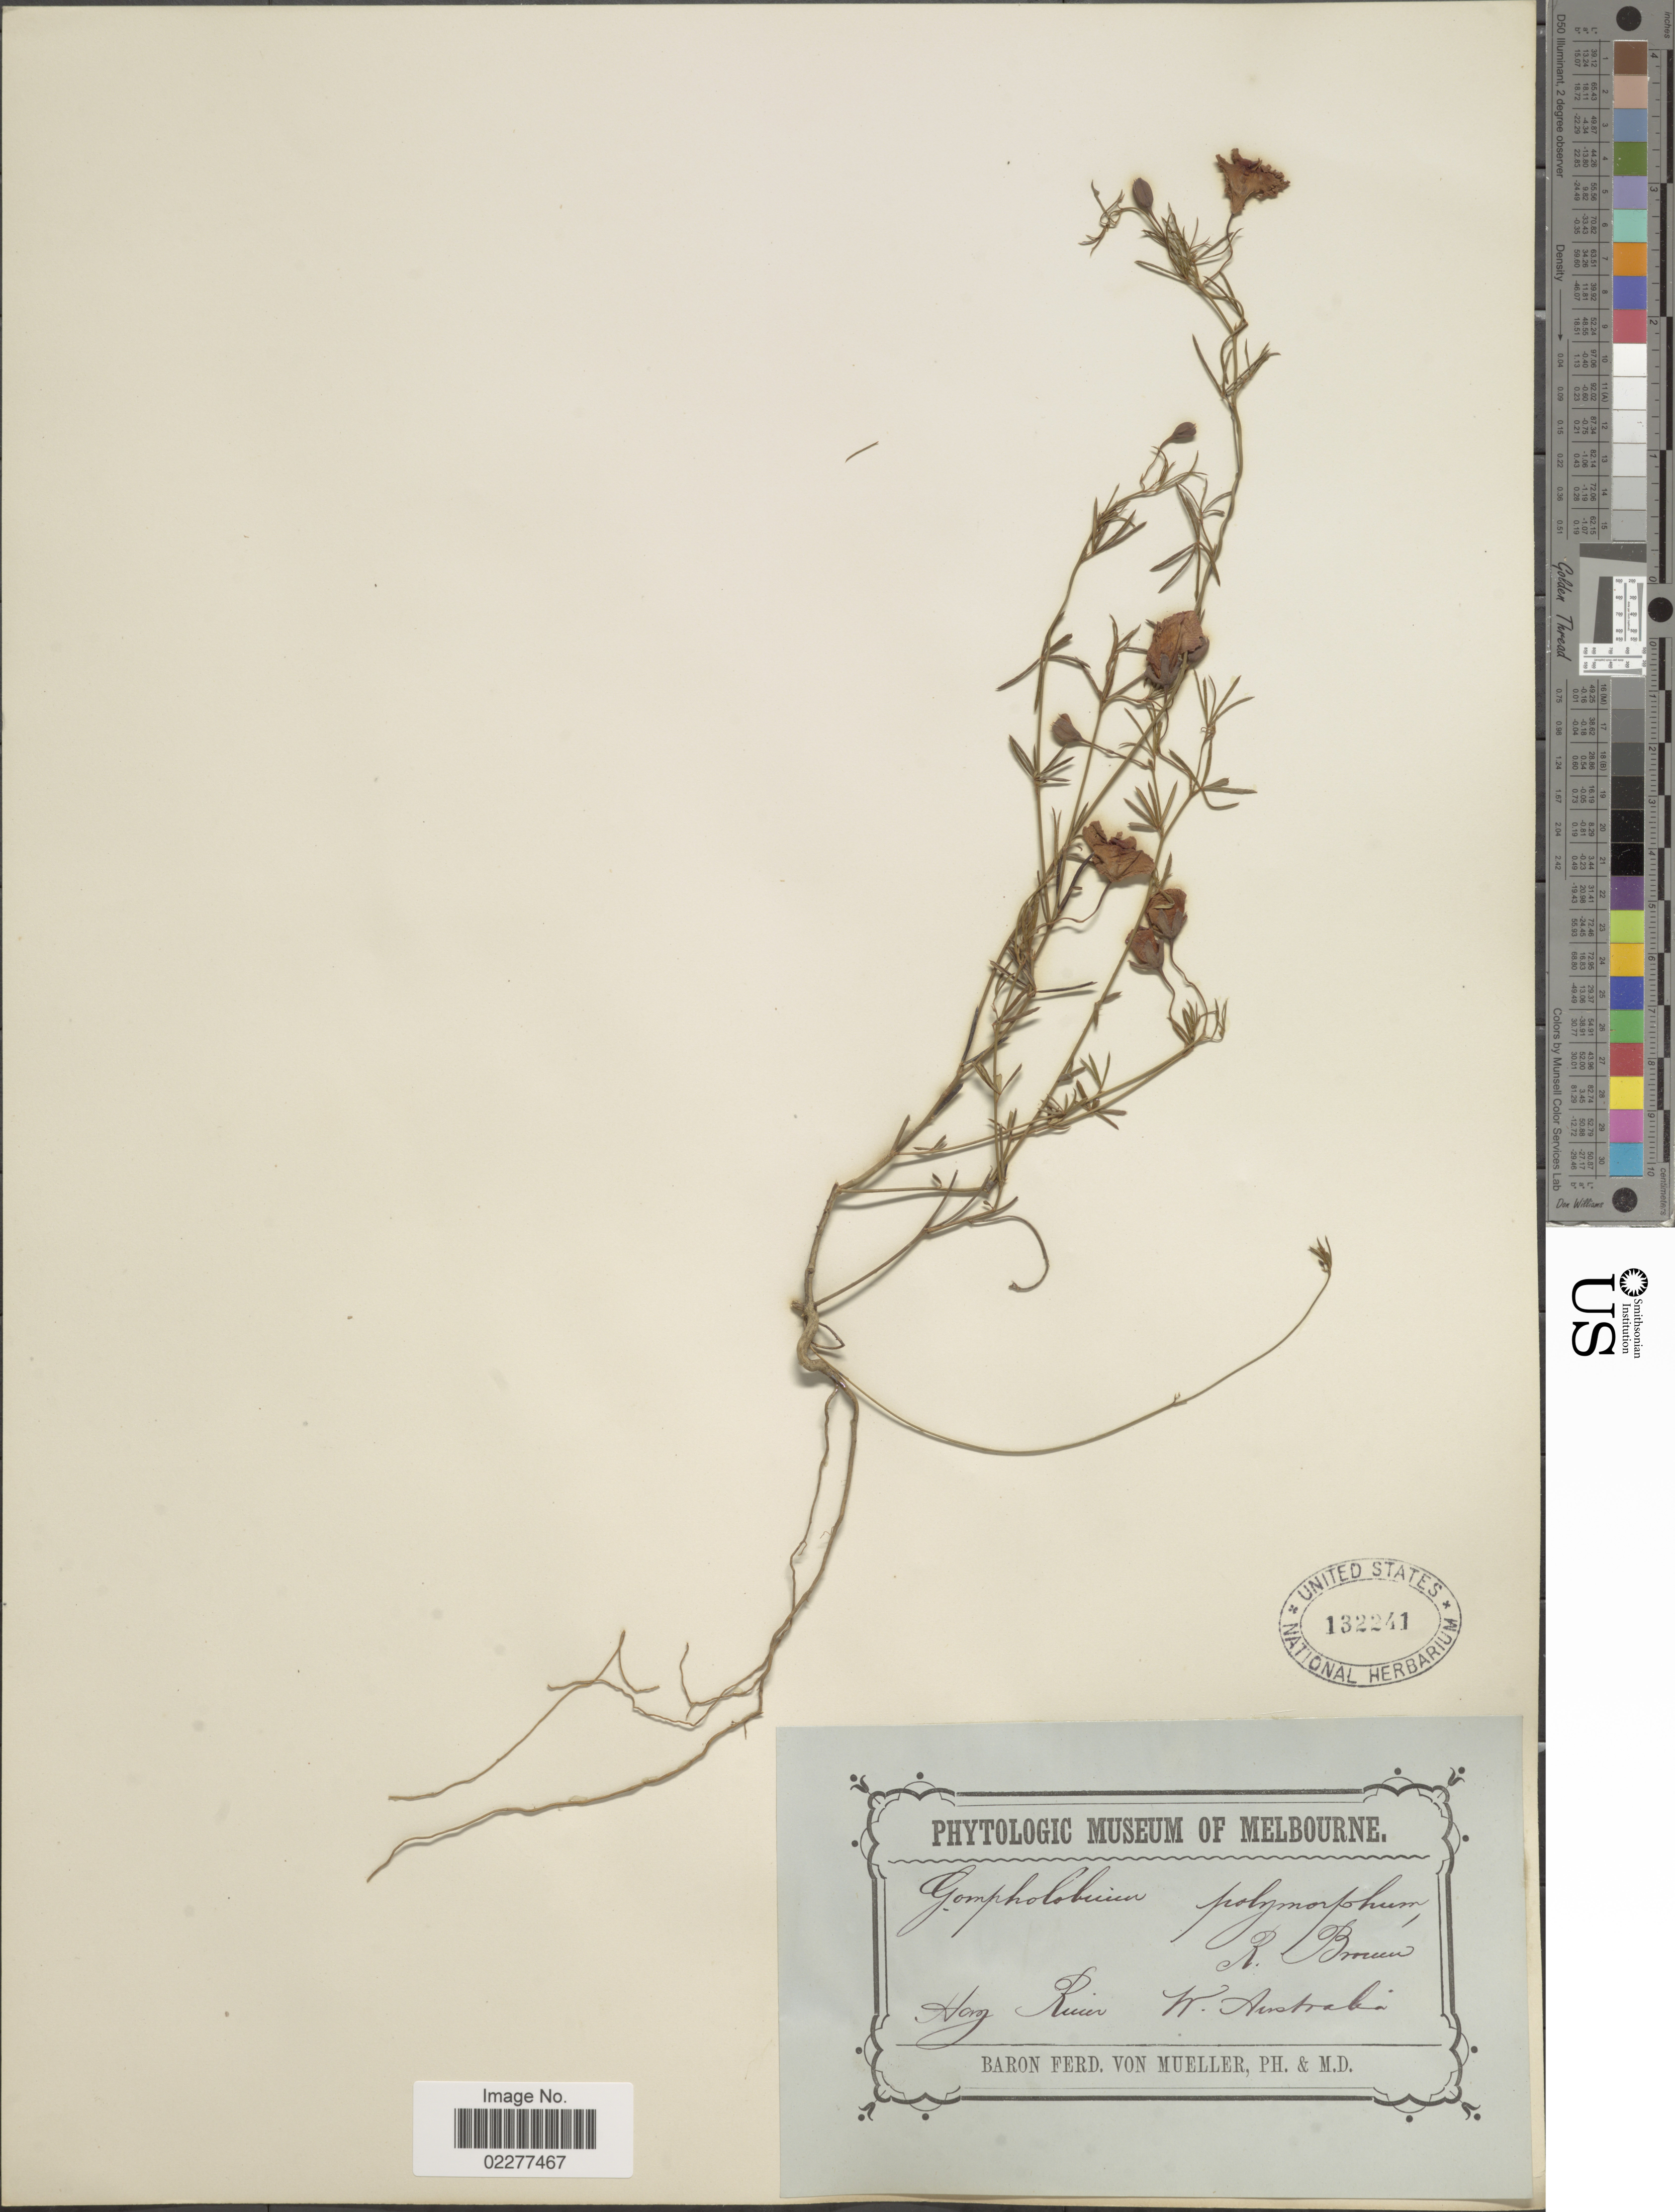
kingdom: Plantae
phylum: Tracheophyta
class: Magnoliopsida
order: Fabales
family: Fabaceae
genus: Gompholobium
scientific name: Gompholobium polymorphum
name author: R. Br.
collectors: F. von Mueller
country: Australia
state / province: Western Australia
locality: Ham Rivier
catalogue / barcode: US 132241